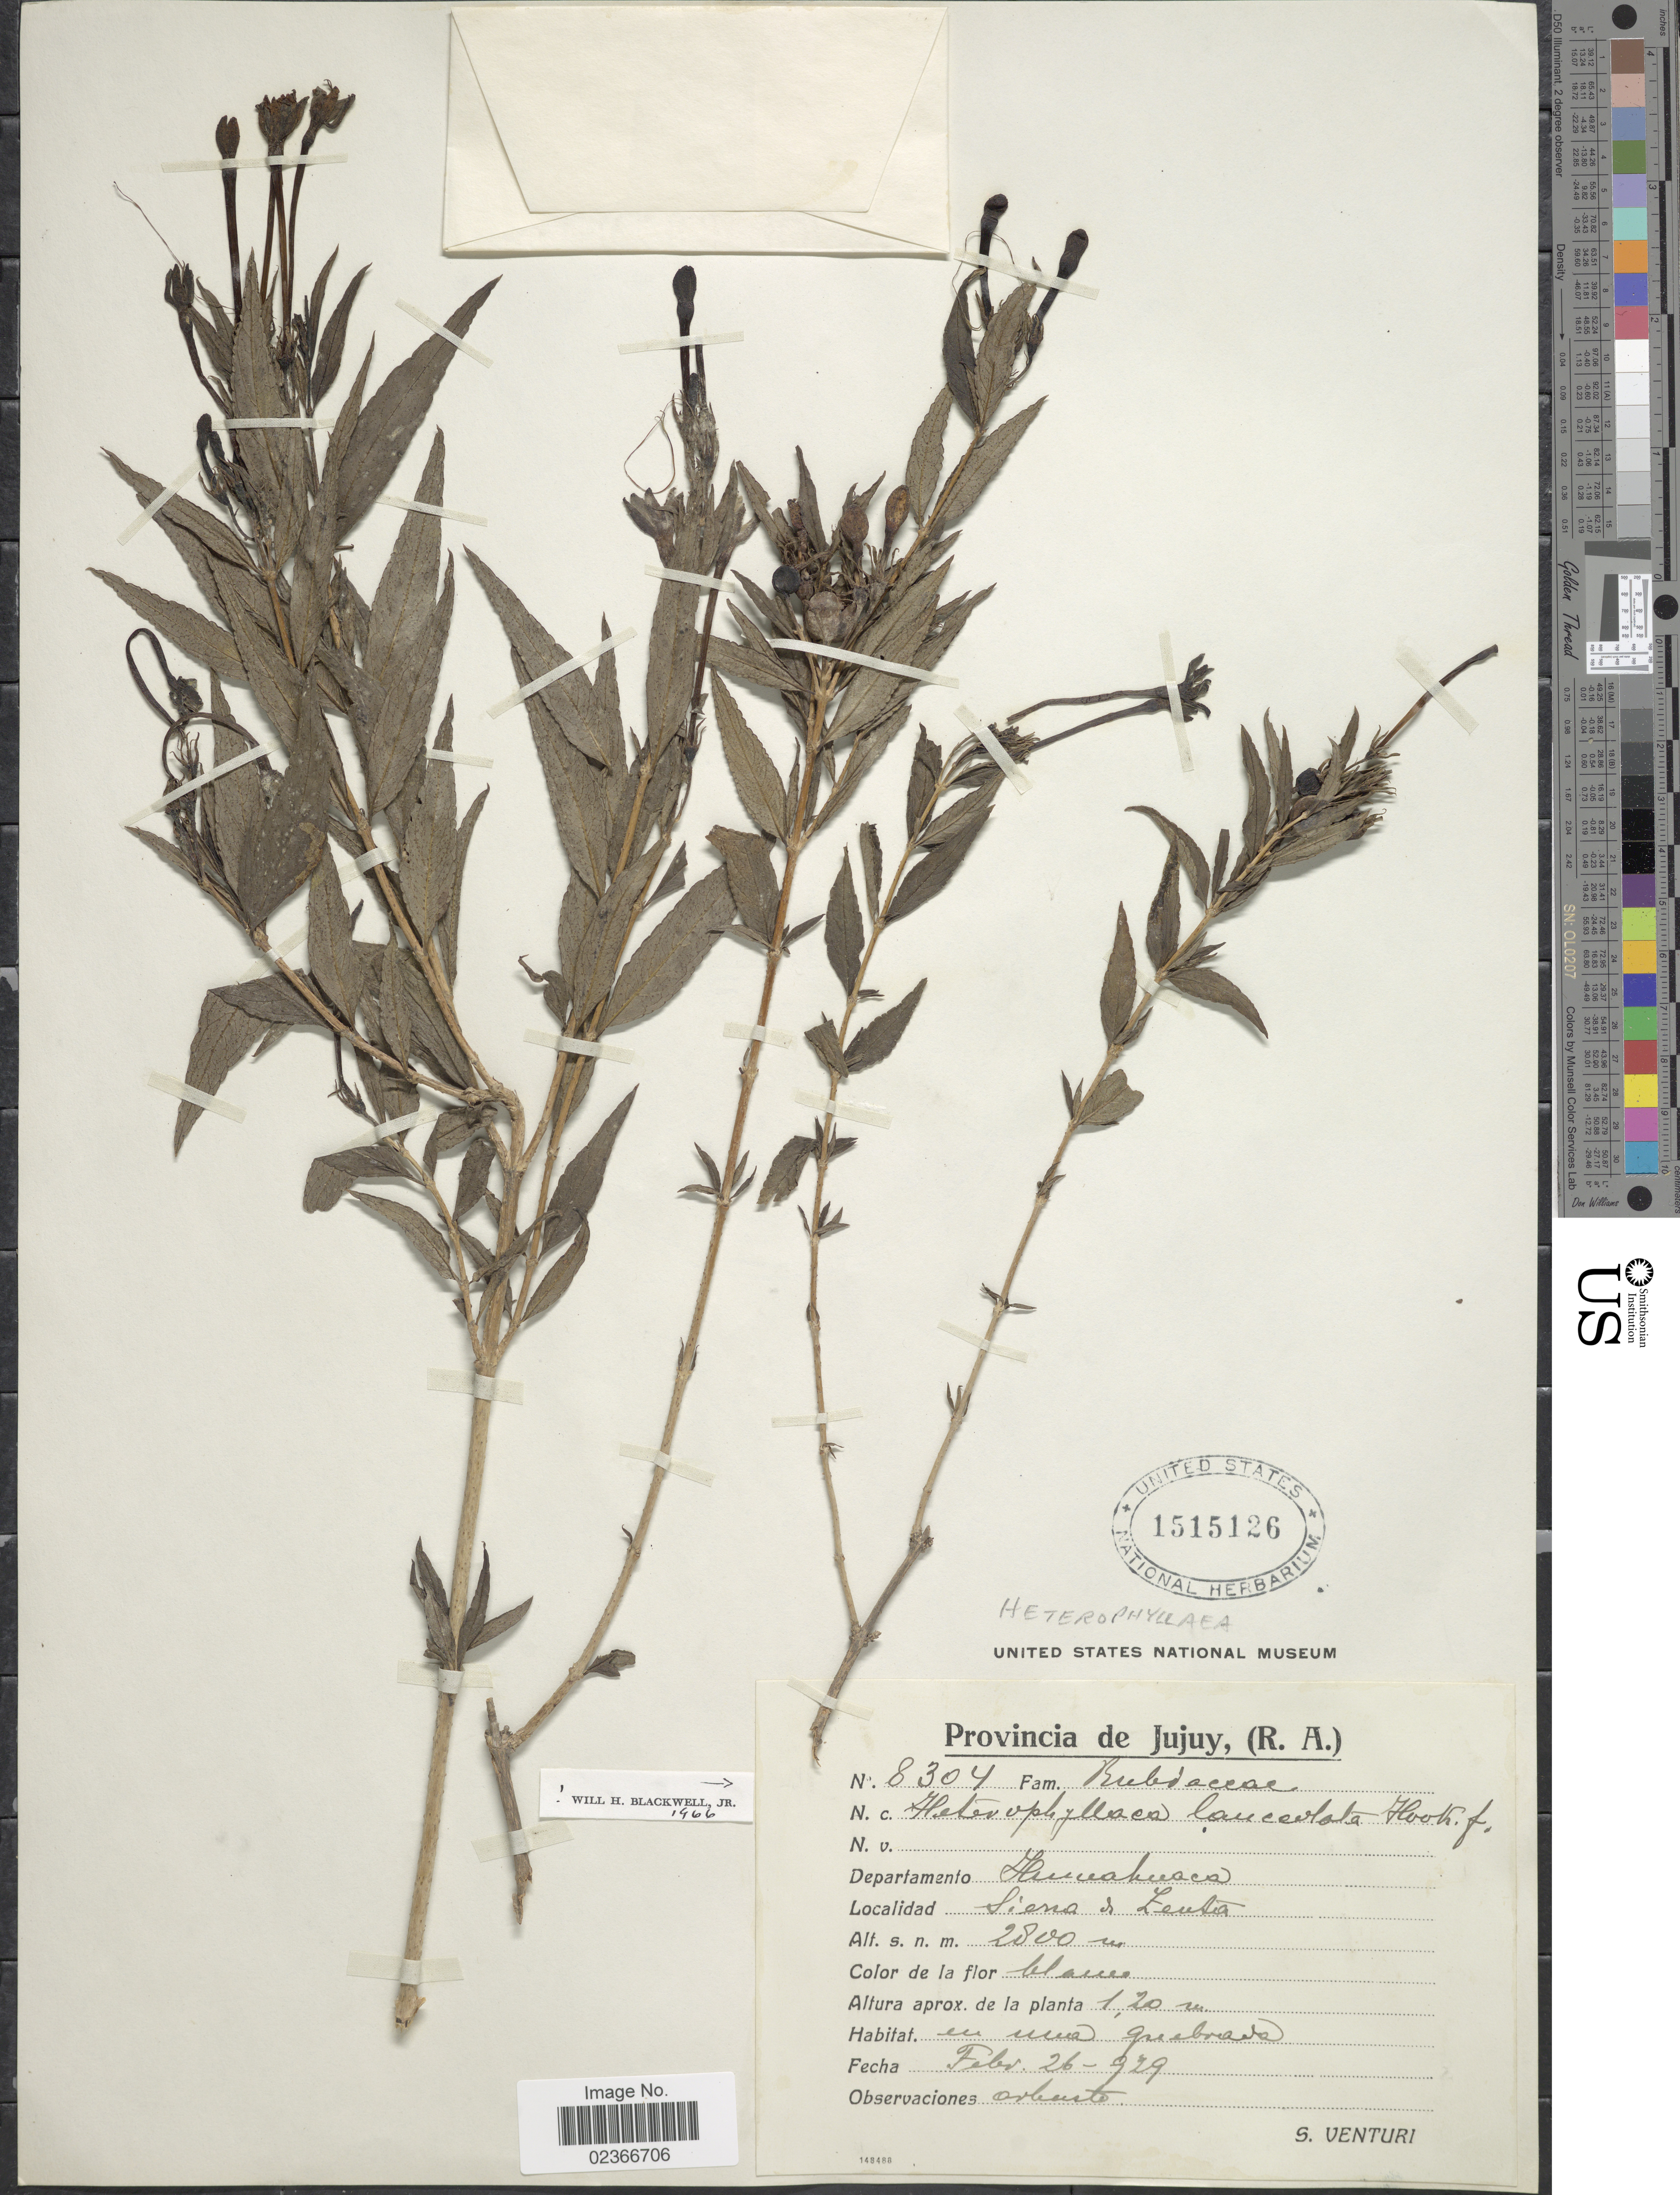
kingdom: Plantae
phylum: Tracheophyta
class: Magnoliopsida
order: Gentianales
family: Rubiaceae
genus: Heterophyllaea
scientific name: Heterophyllaea lanceolata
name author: Griseb.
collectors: S. Venturi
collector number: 8304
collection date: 1929-02-26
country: Argentina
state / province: Jujuy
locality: Provincia de Jujuy, (R. A.). Departamento Humahuaco. Sierra de Zenta.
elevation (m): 2800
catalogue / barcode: US 1515126